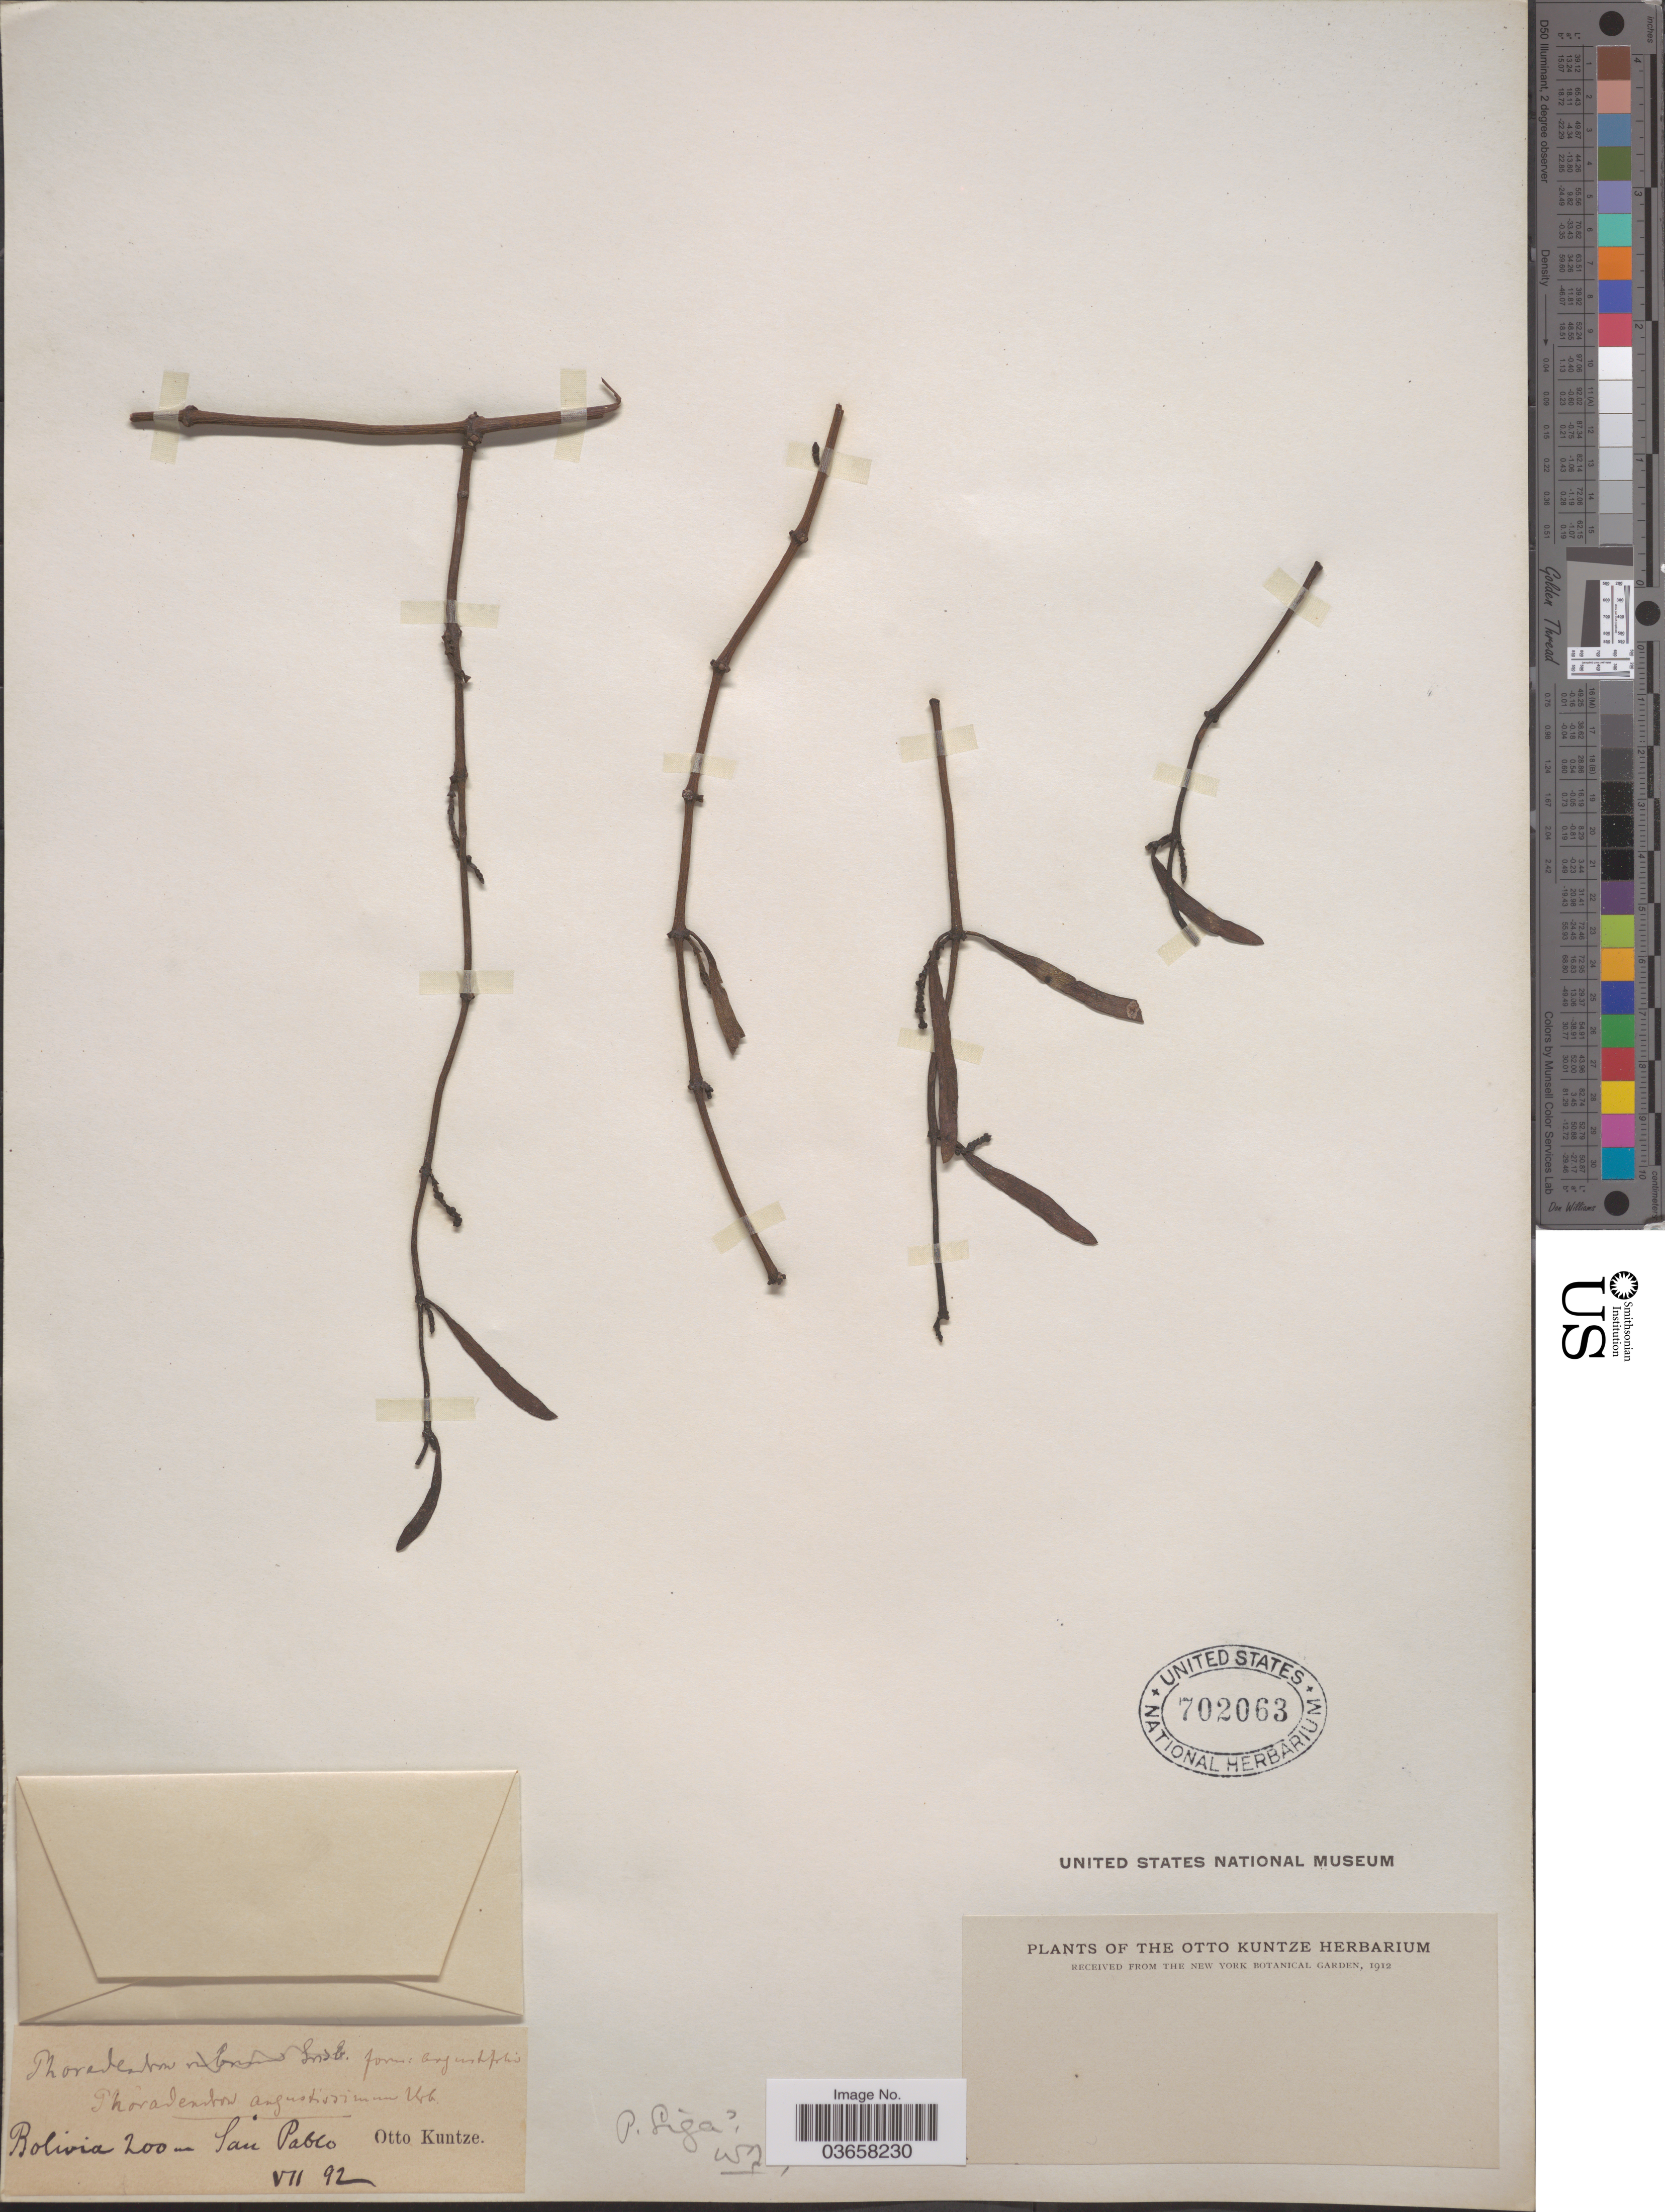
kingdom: Plantae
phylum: Tracheophyta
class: Magnoliopsida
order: Santalales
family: Viscaceae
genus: Phoradendron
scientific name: Phoradendron liga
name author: (Gillies ex Hook. & Arn.) Eichler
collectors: C.E.O. Kuntze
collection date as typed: Transcribed d/m/y: /7/92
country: Bolivia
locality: San Pablo.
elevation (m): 200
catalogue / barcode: US 702063